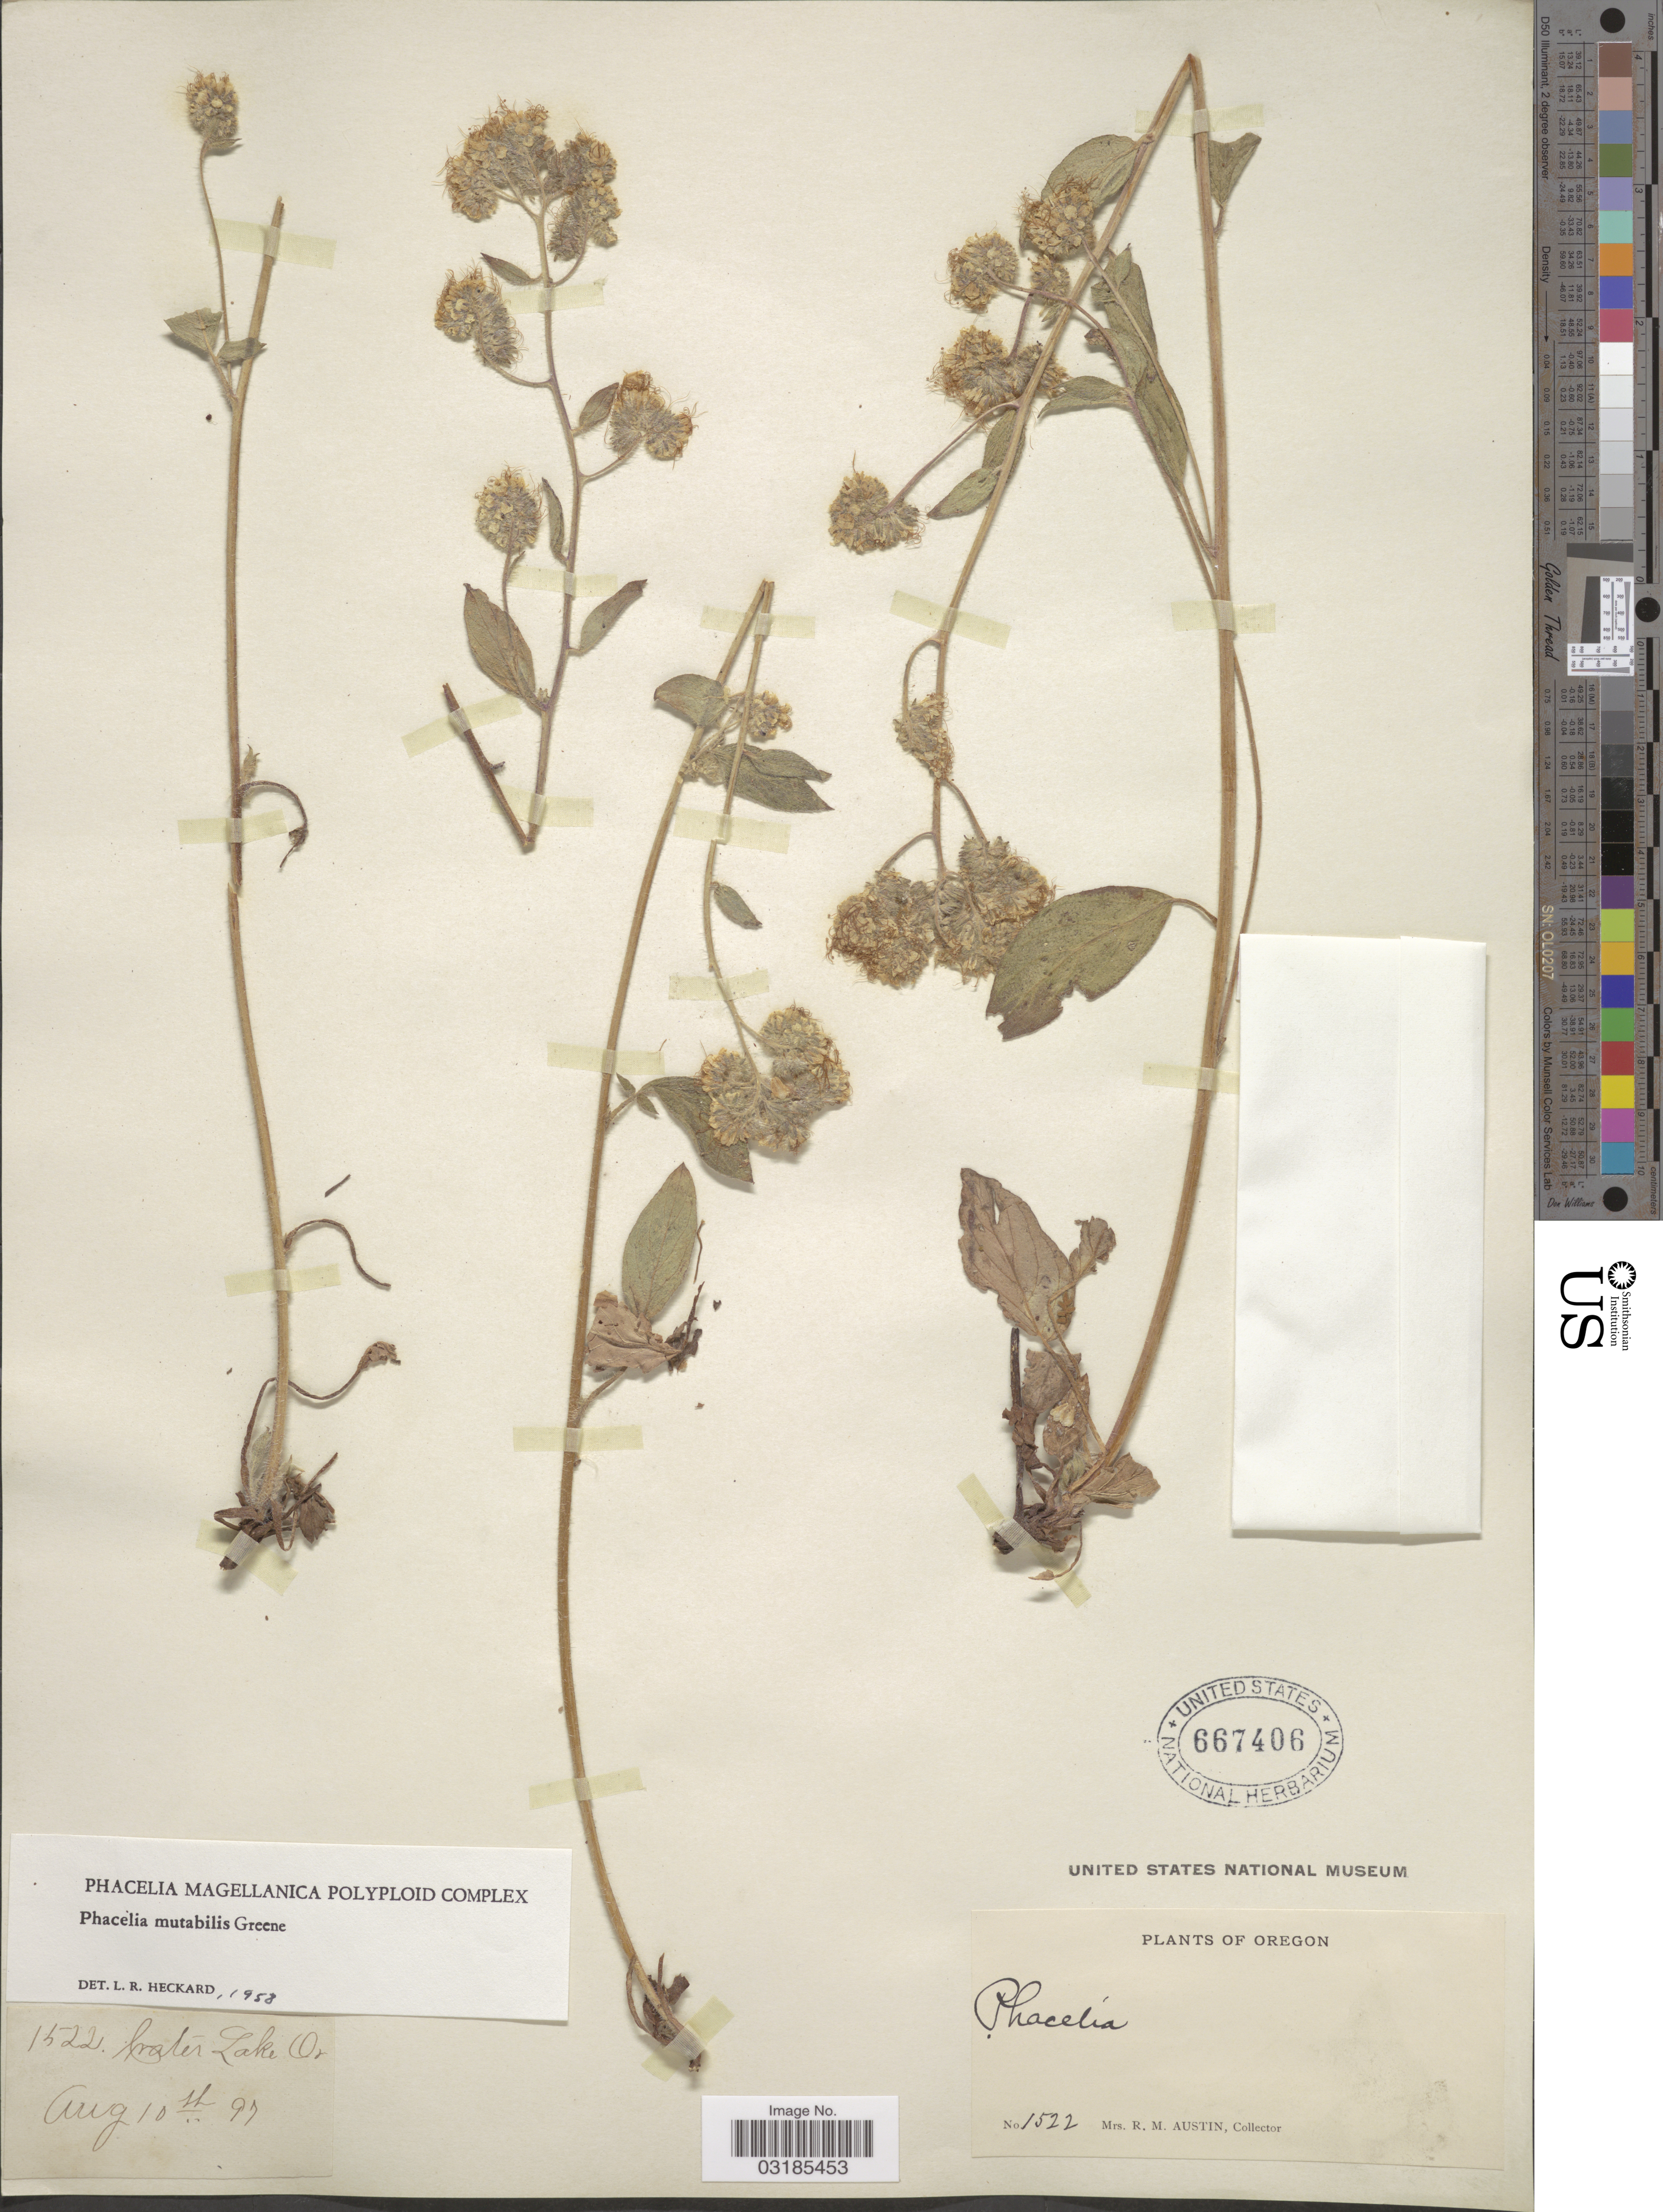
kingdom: Plantae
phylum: Tracheophyta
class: Magnoliopsida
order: Boraginales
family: Hydrophyllaceae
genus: Phacelia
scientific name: Phacelia mutabilis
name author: Greene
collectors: R. Austin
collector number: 1522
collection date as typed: Transcribed d/m/y: 10/8/97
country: United States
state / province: Oregon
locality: Crater Lake.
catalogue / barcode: US 667406